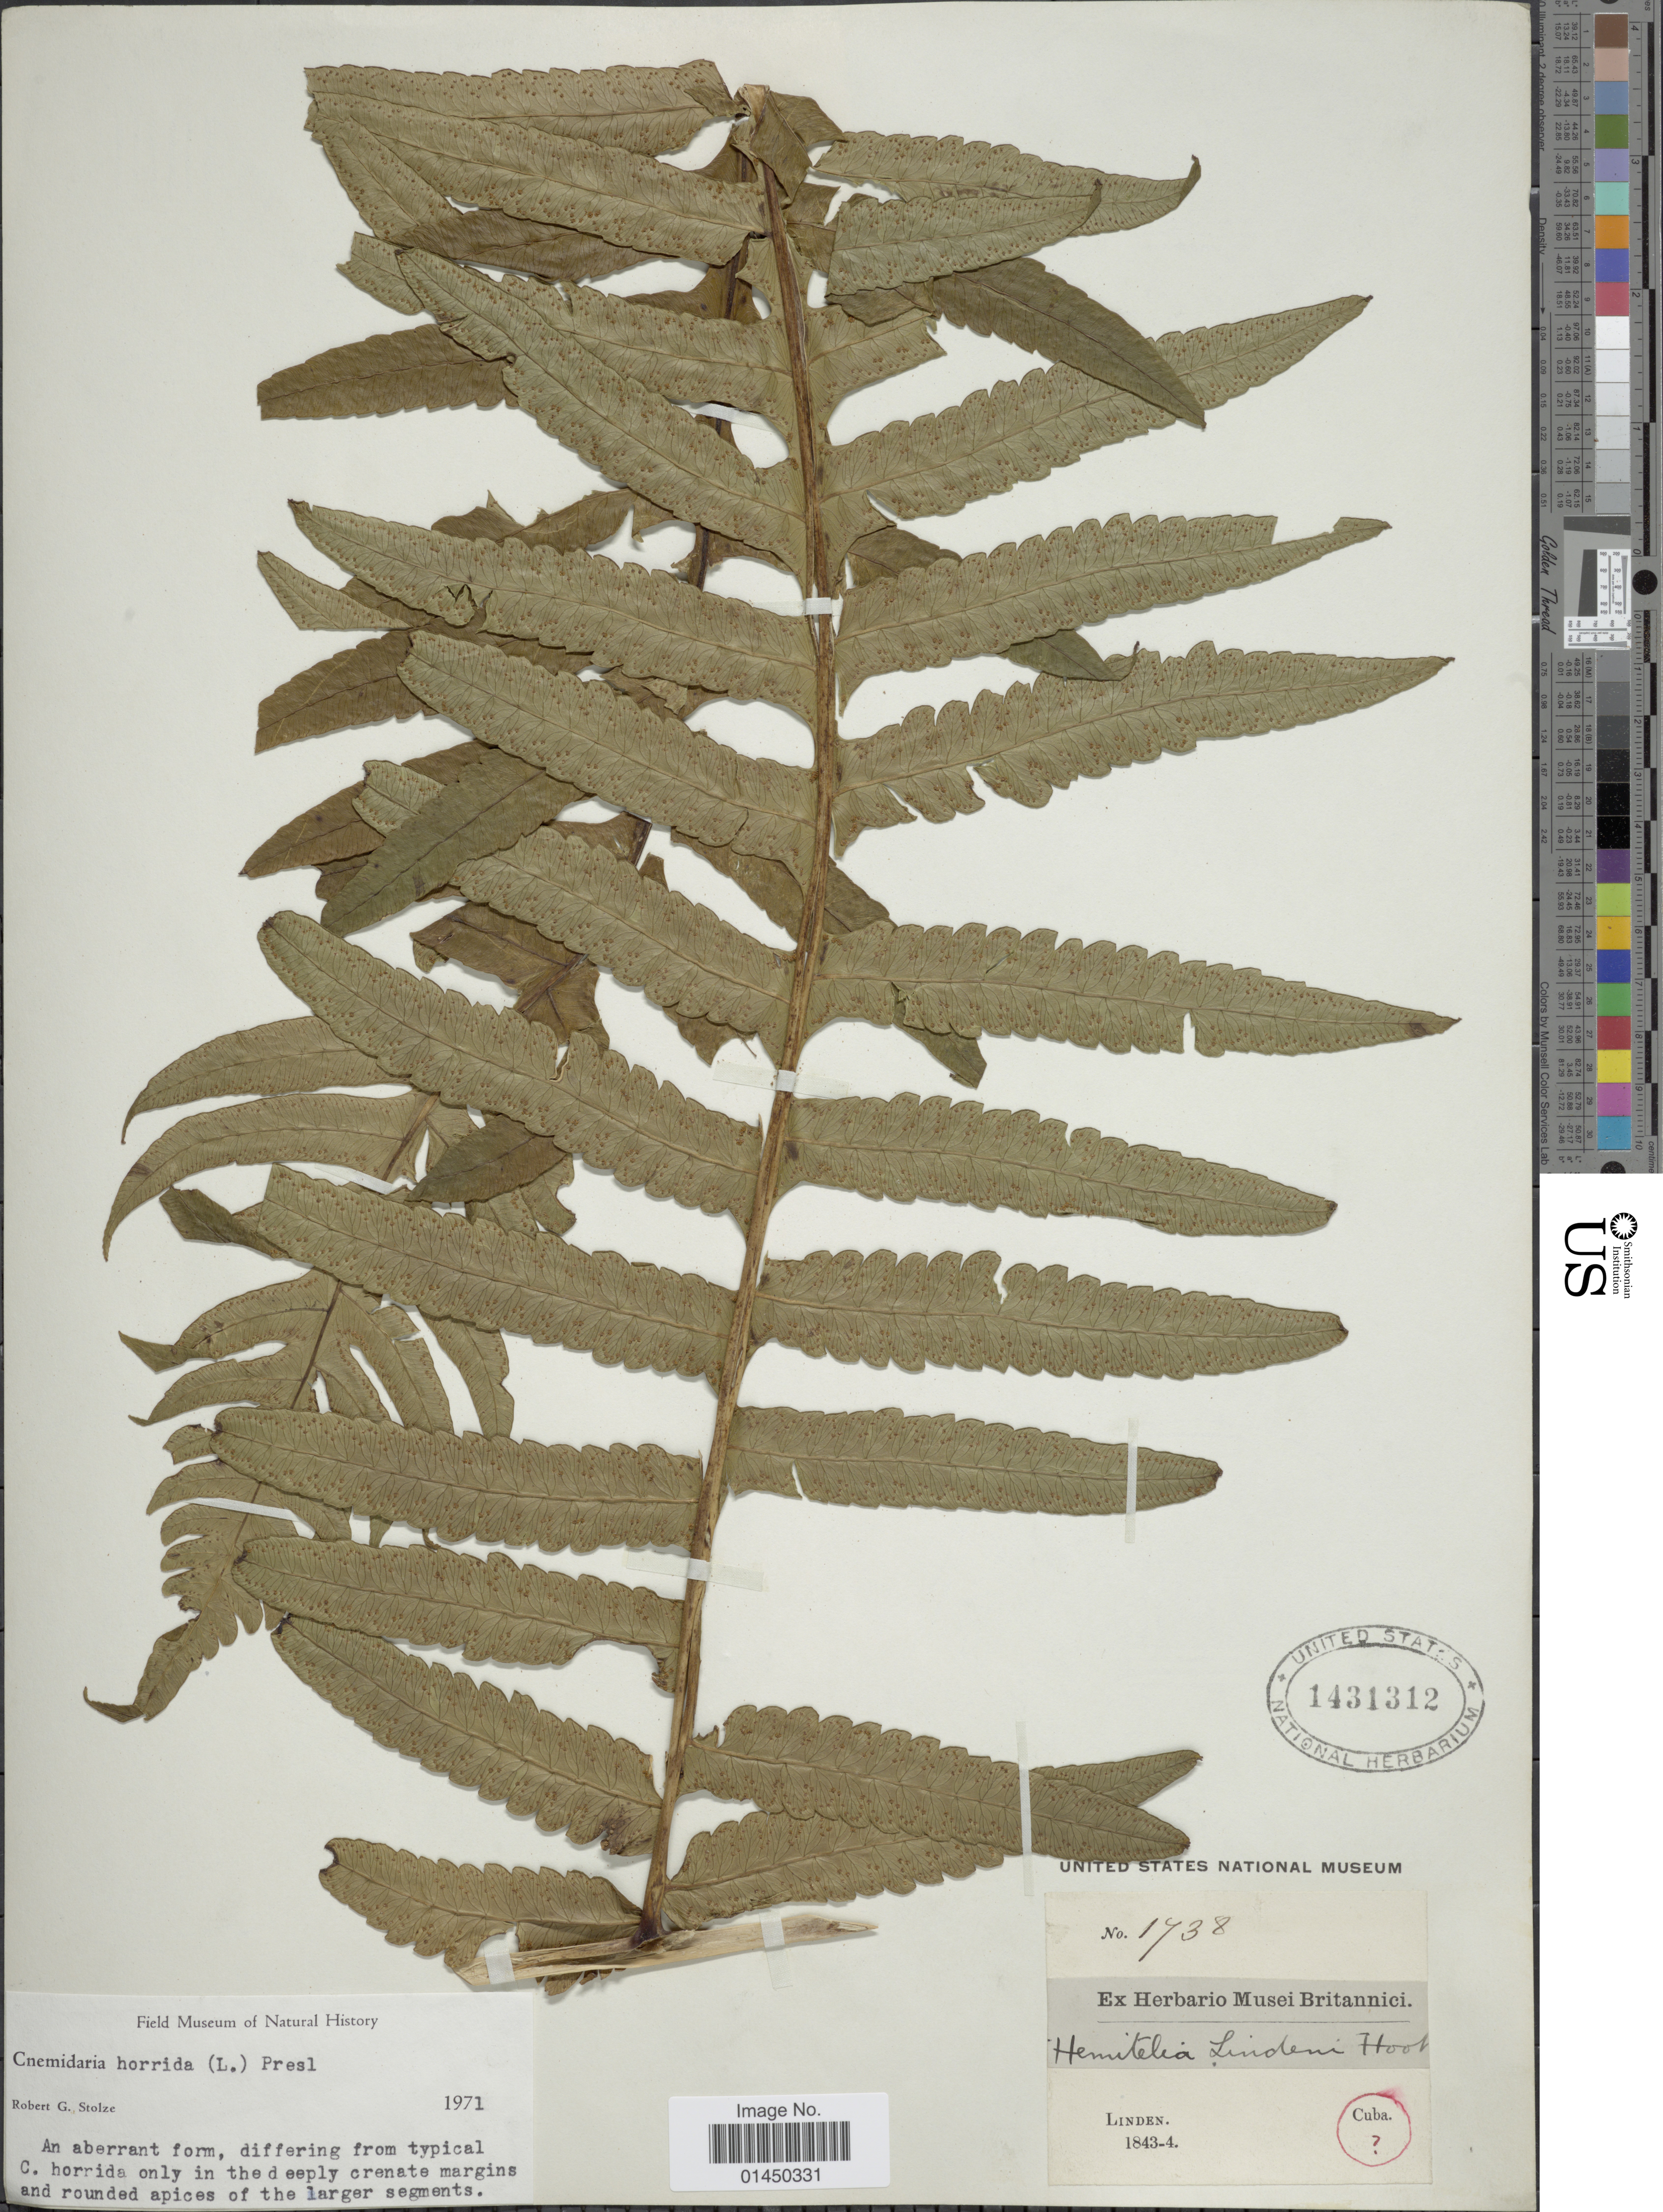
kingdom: Plantae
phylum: Tracheophyta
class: Polypodiopsida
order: Cyatheales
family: Cyatheaceae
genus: Cyathea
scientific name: Cyathea horrida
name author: (L.) Sm.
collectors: -- Linden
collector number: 1738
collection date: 1843/1844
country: Cuba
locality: Cuba [unsure placement].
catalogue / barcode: US 1431312